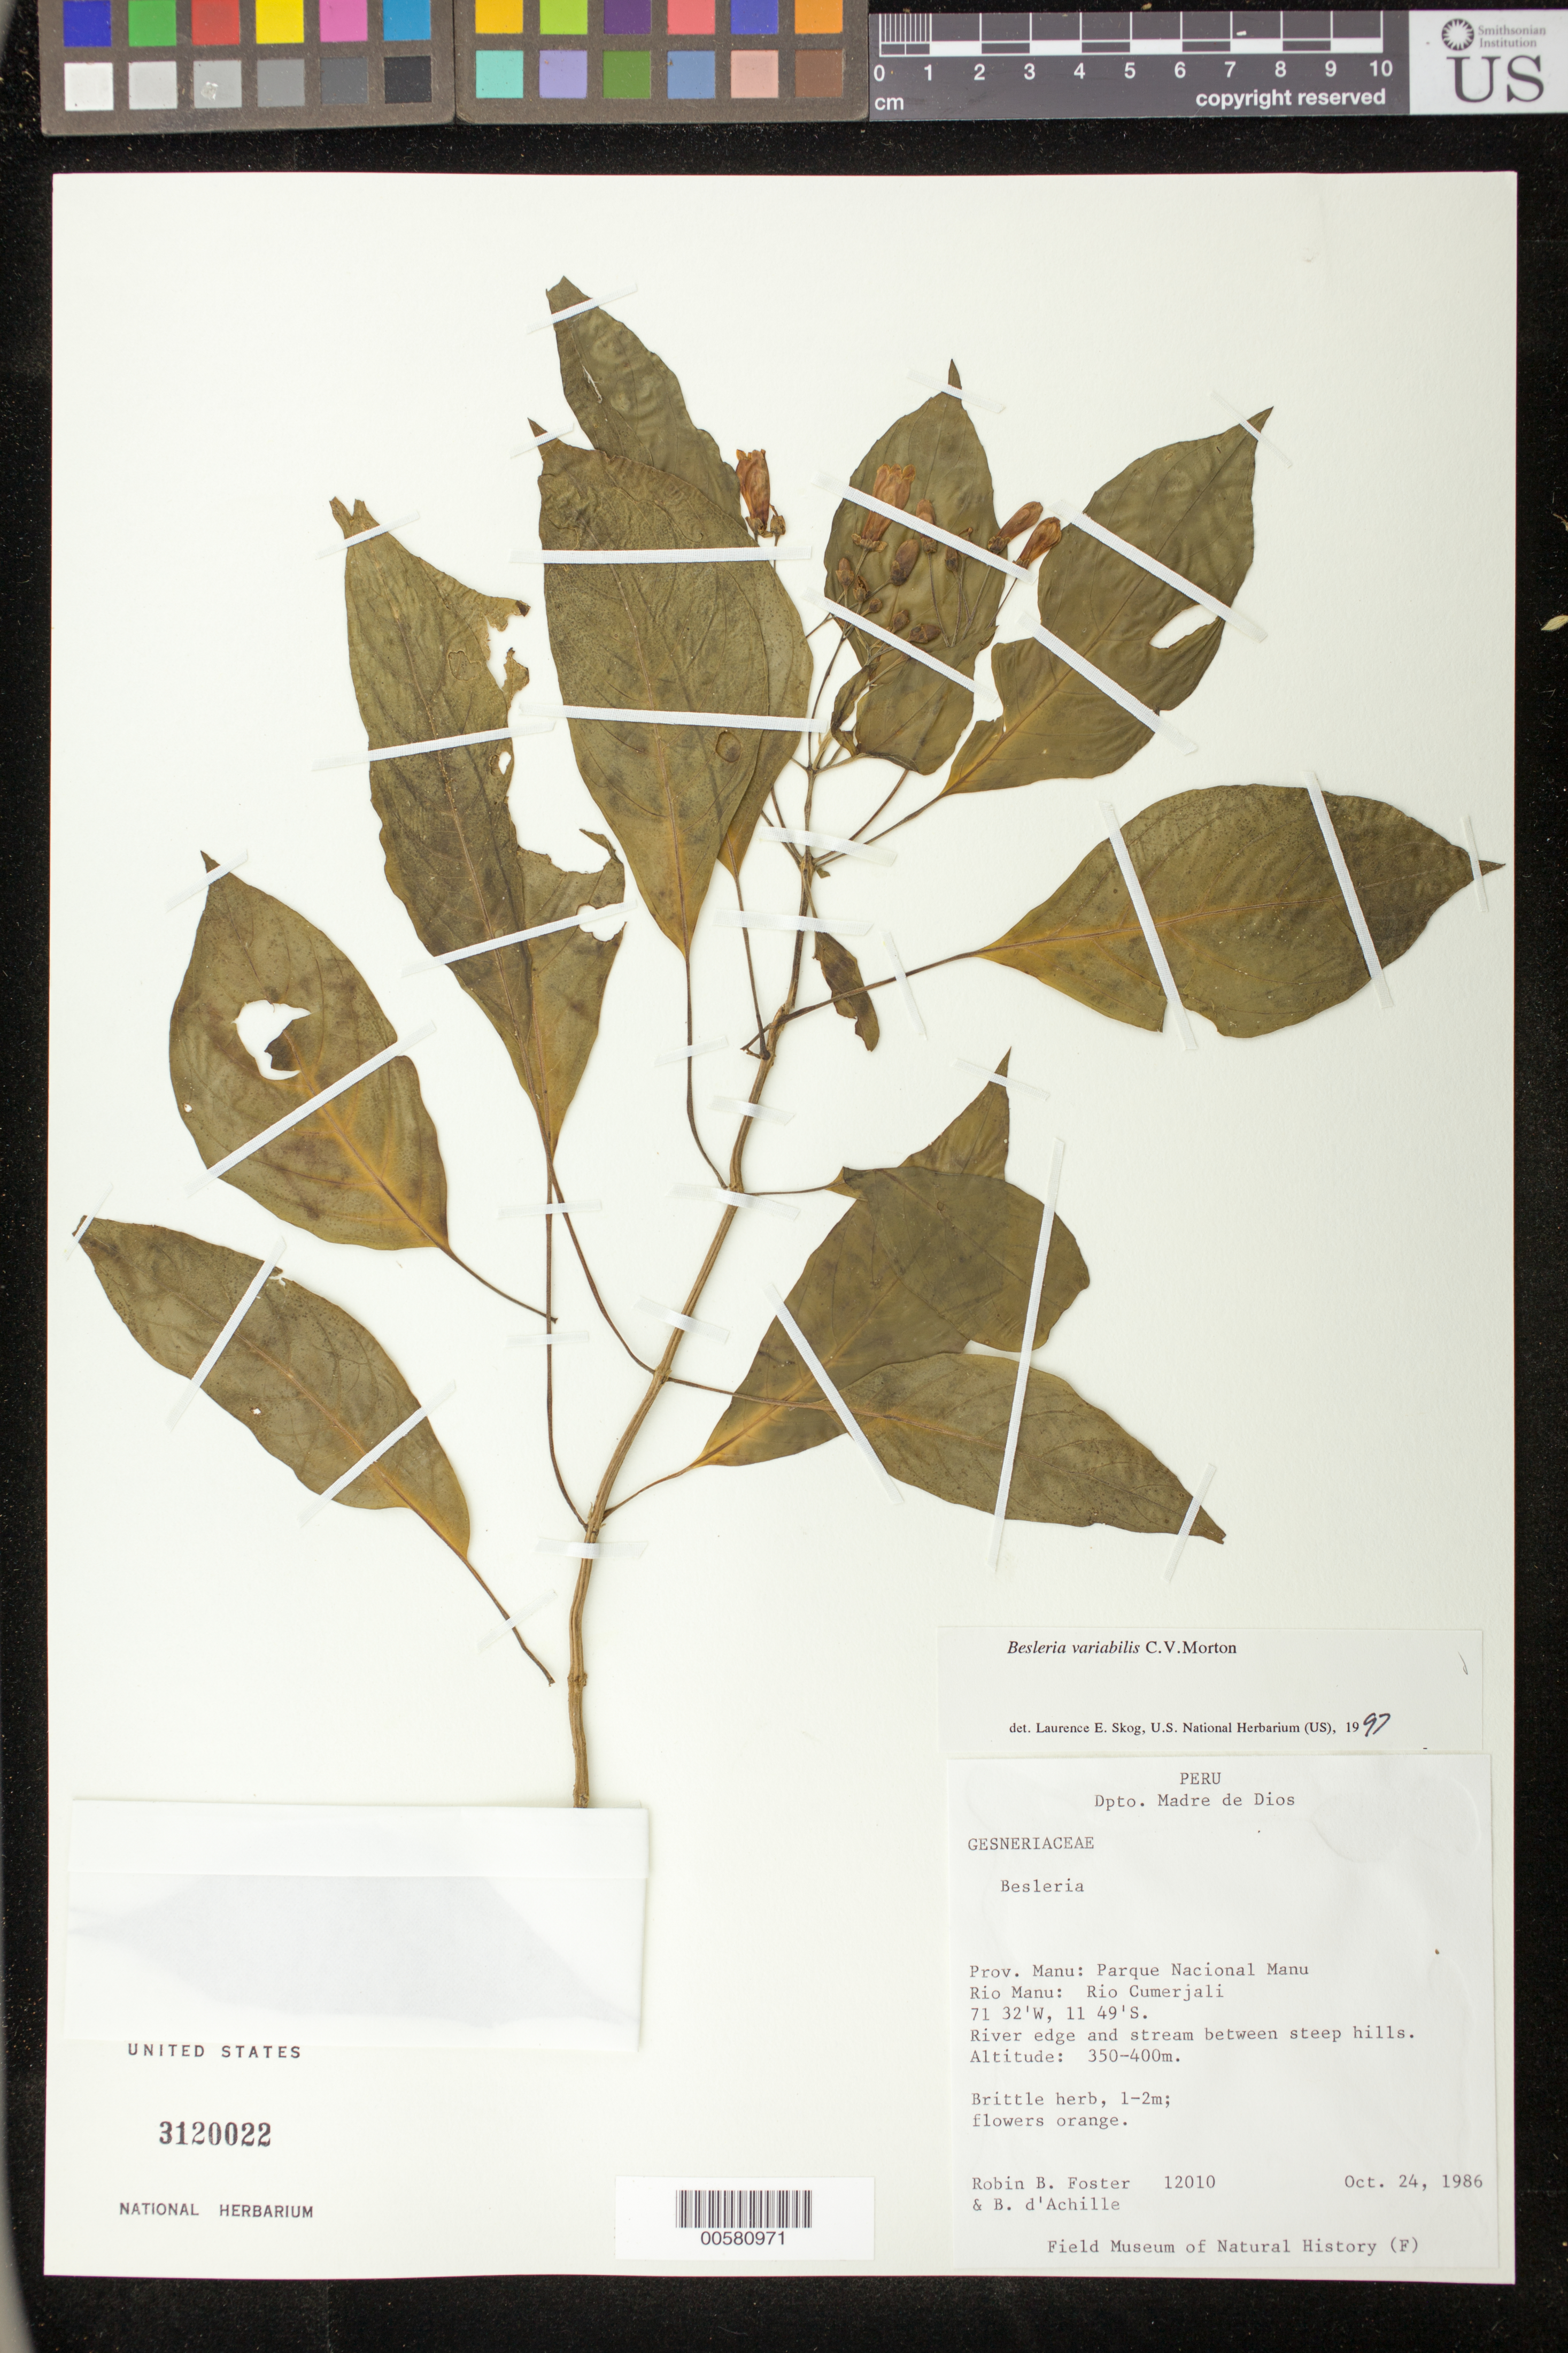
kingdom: Plantae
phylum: Tracheophyta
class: Magnoliopsida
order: Lamiales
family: Gesneriaceae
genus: Besleria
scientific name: Besleria variabilis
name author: C.V. Morton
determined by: Skog, Laurence E.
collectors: R. B. Foster & B. D'achille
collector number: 12010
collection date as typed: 24 Oct 1986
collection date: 1986-10-24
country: Peru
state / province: Madre de Dios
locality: Prov. Manu; Parque Nacional Manu, Rio Manu, Rio Cumerjali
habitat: River edge and stream between steep hills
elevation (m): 350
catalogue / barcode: US 3120022